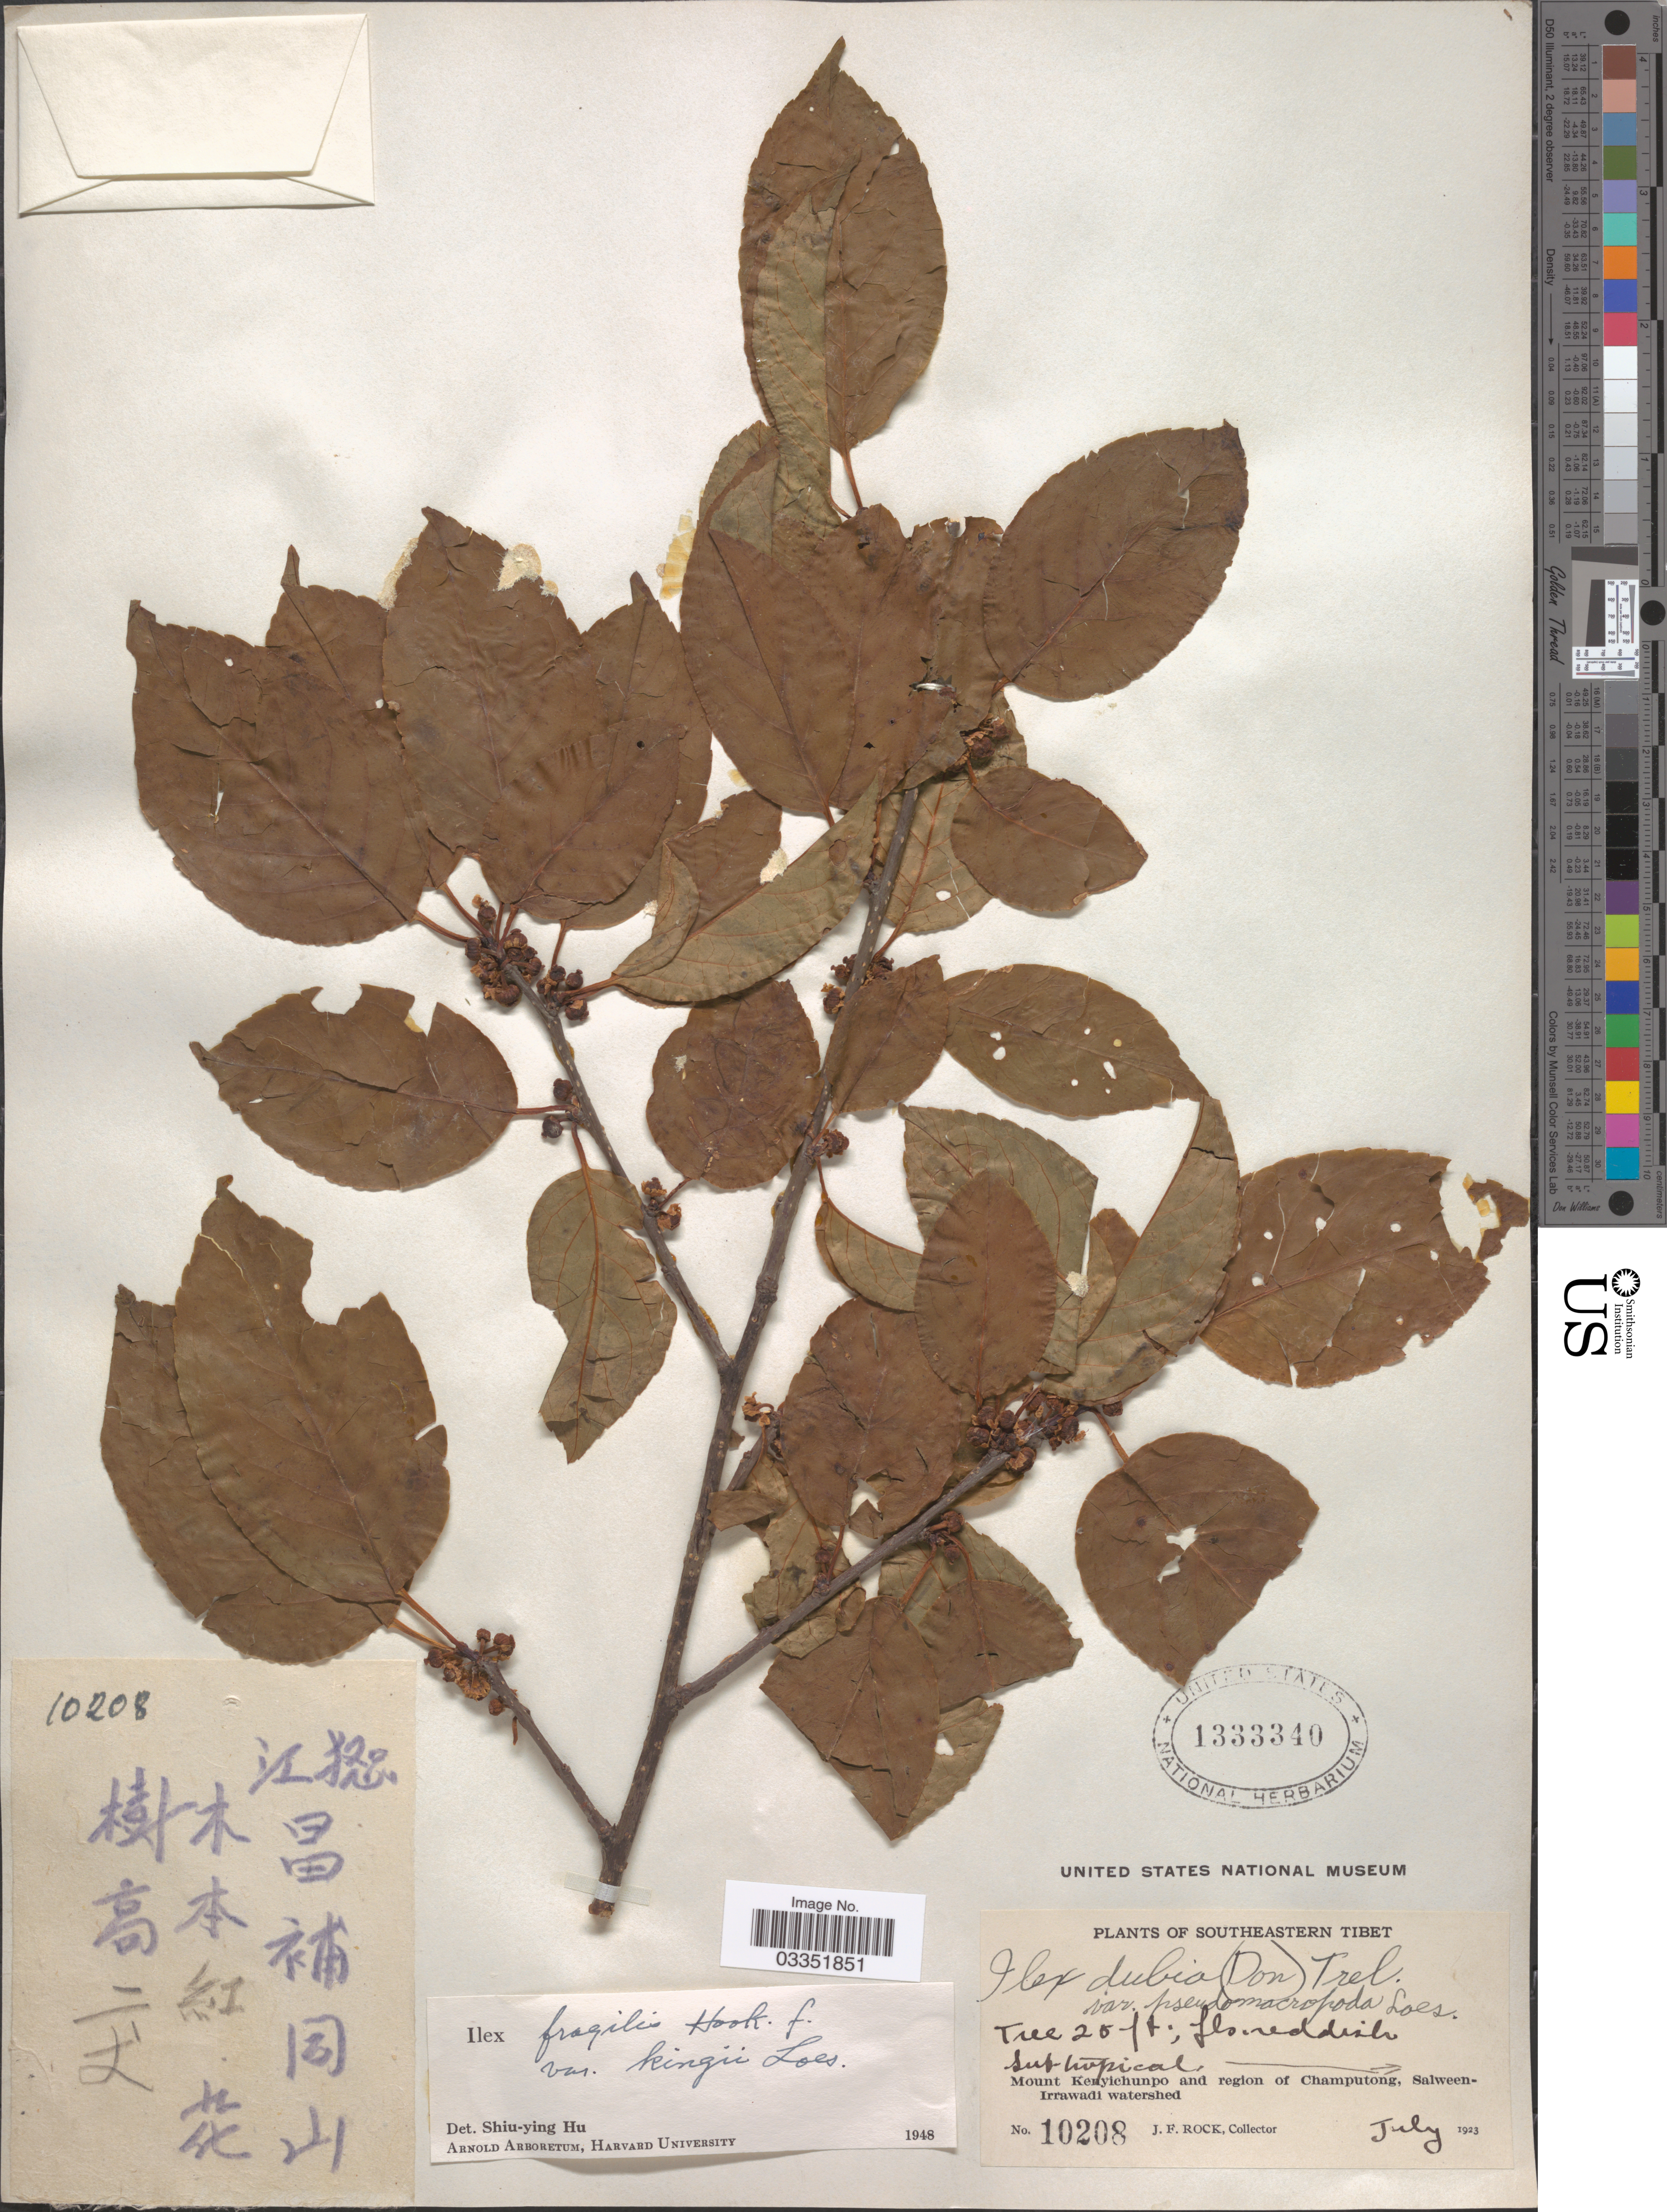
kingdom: Plantae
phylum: Tracheophyta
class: Magnoliopsida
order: Aquifoliales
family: Aquifoliaceae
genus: Ilex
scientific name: Ilex fragilis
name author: Hook. f.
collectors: J. Rock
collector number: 10208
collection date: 1923-07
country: China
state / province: Xizang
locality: Southeastern Tibet. Mount Kenyichunpo and region of Champutong, Salween-Irrawadi watershed.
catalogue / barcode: US 1333340